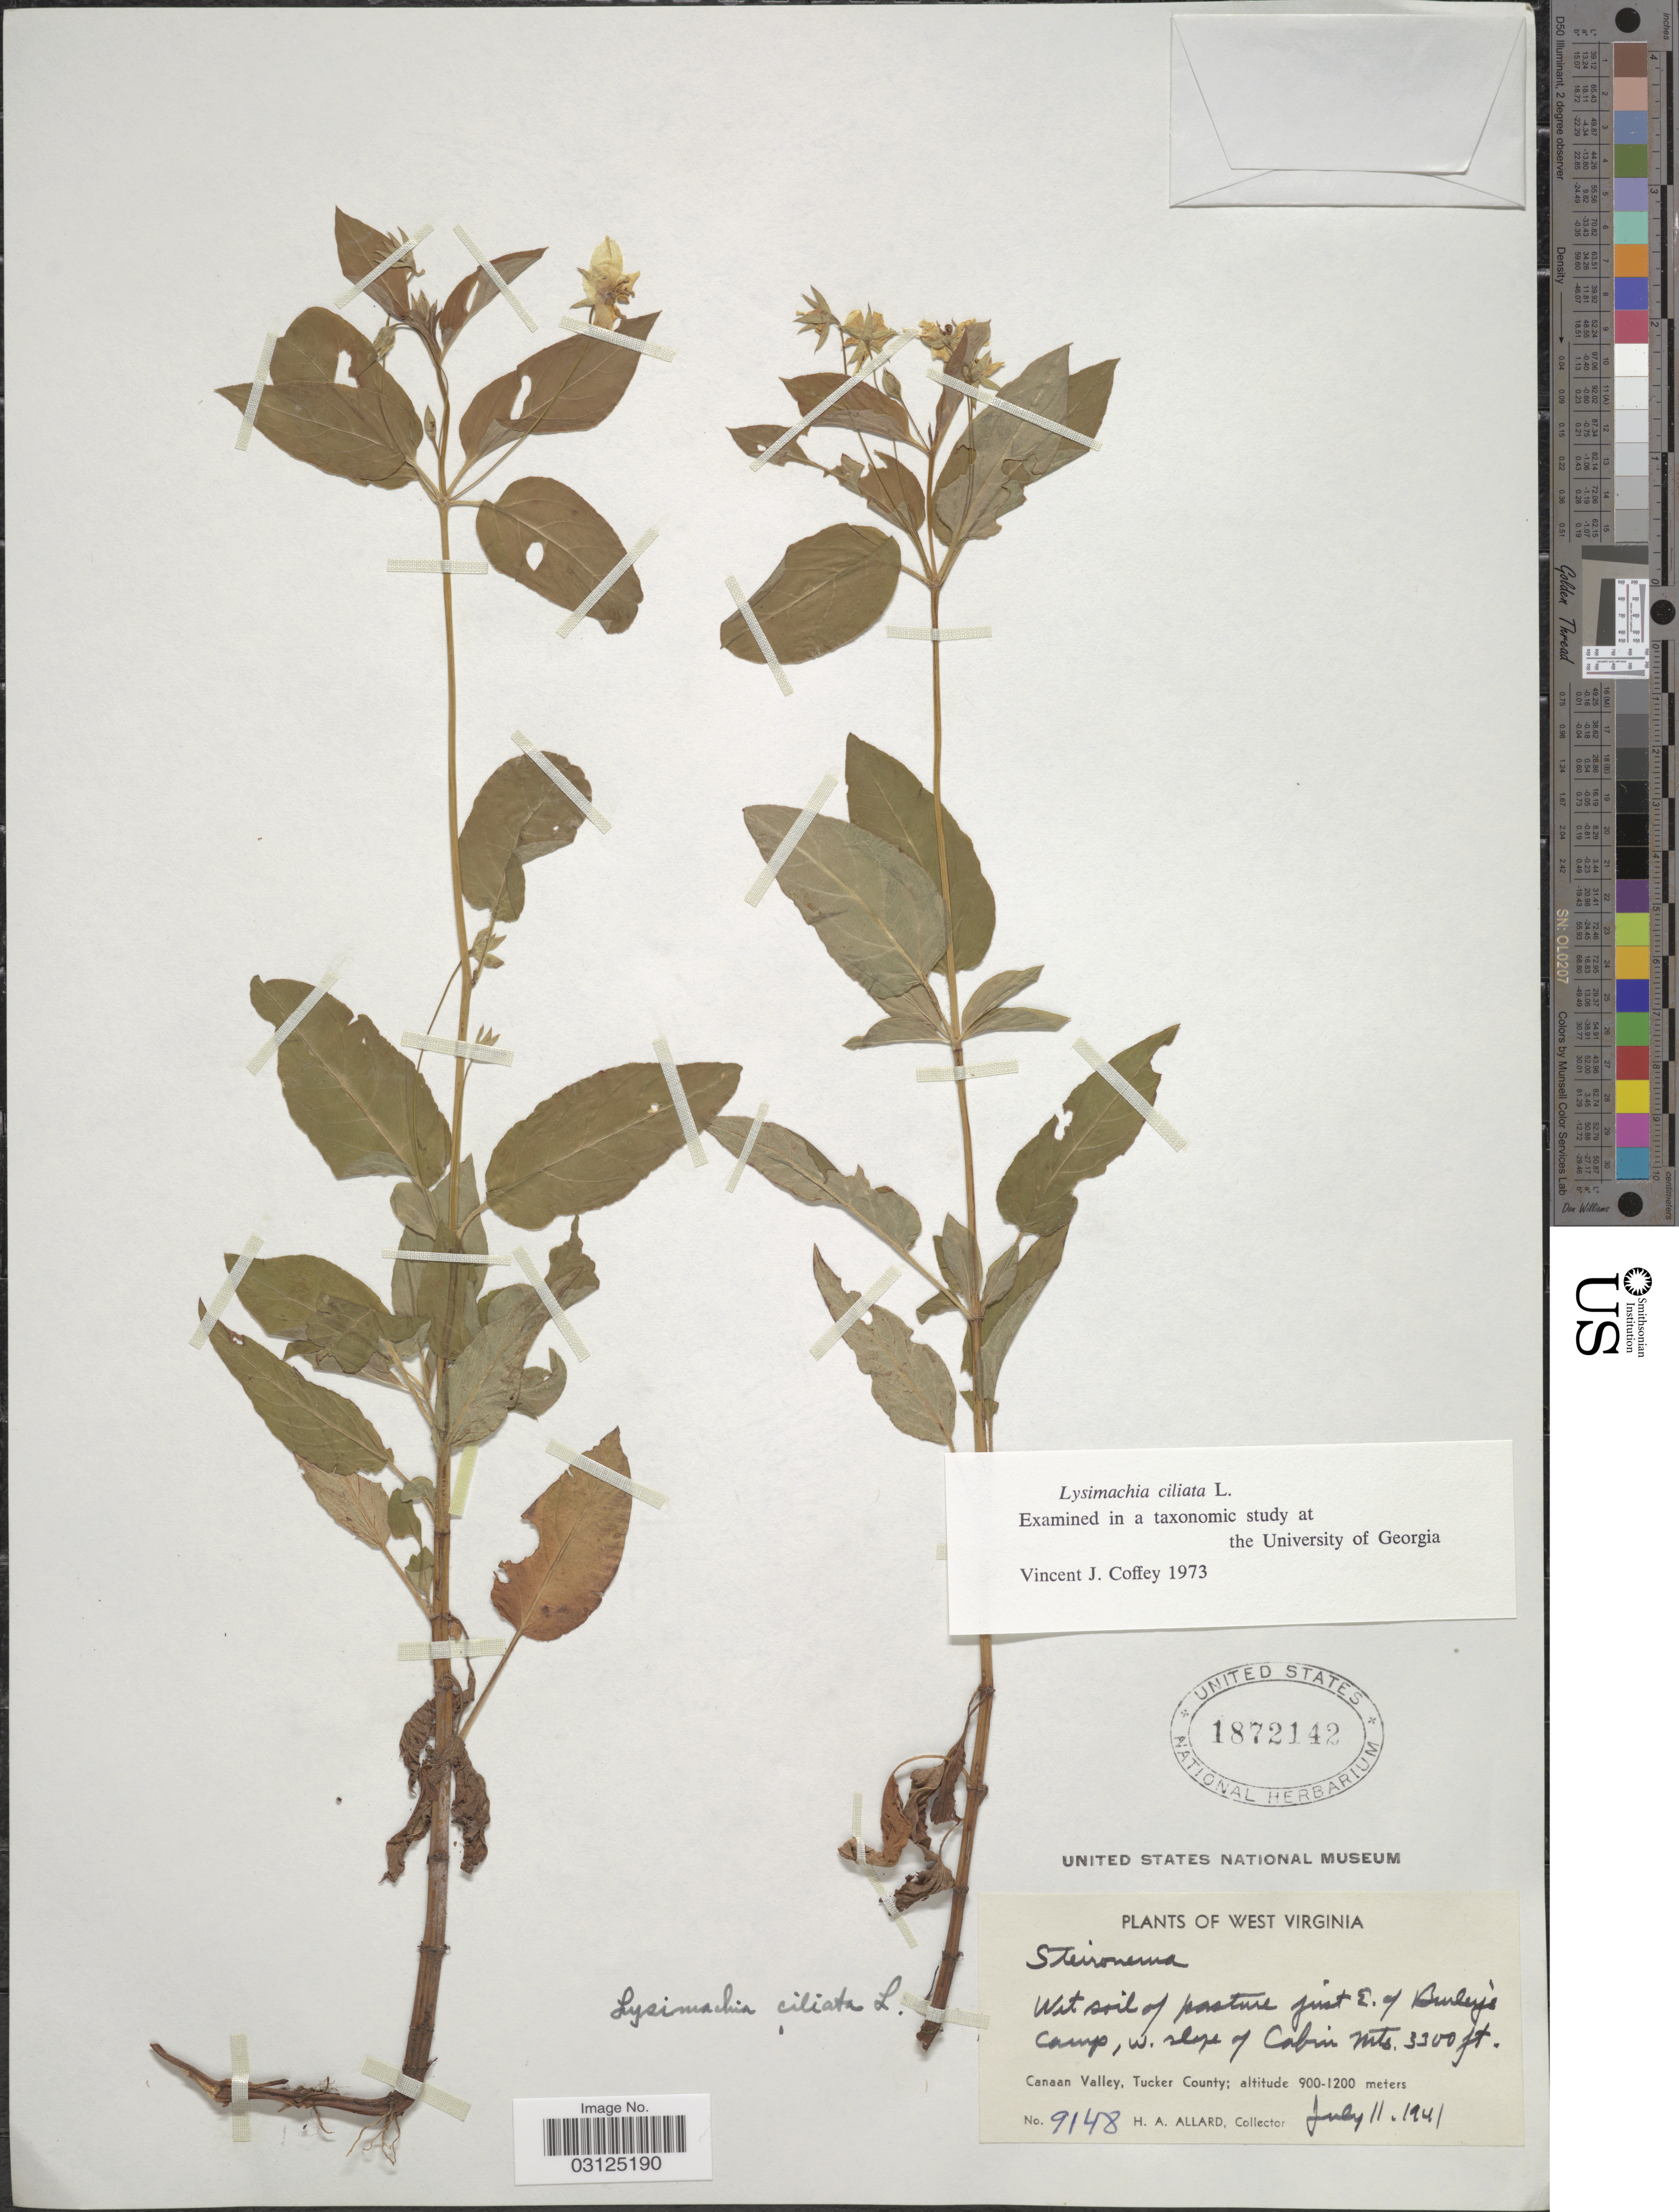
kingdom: Plantae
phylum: Tracheophyta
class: Magnoliopsida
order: Ericales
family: Primulaceae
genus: Lysimachia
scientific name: Lysimachia ciliata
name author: L.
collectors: H. A. Allard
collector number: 9148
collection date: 1941-07-11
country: United States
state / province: West Virginia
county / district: Tucker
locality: Wet soil of pasture just E. of Burley's Camp, W. slope of Cabin Mts. Canaan Valley, Tucker County.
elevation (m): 1006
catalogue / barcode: US 1872142